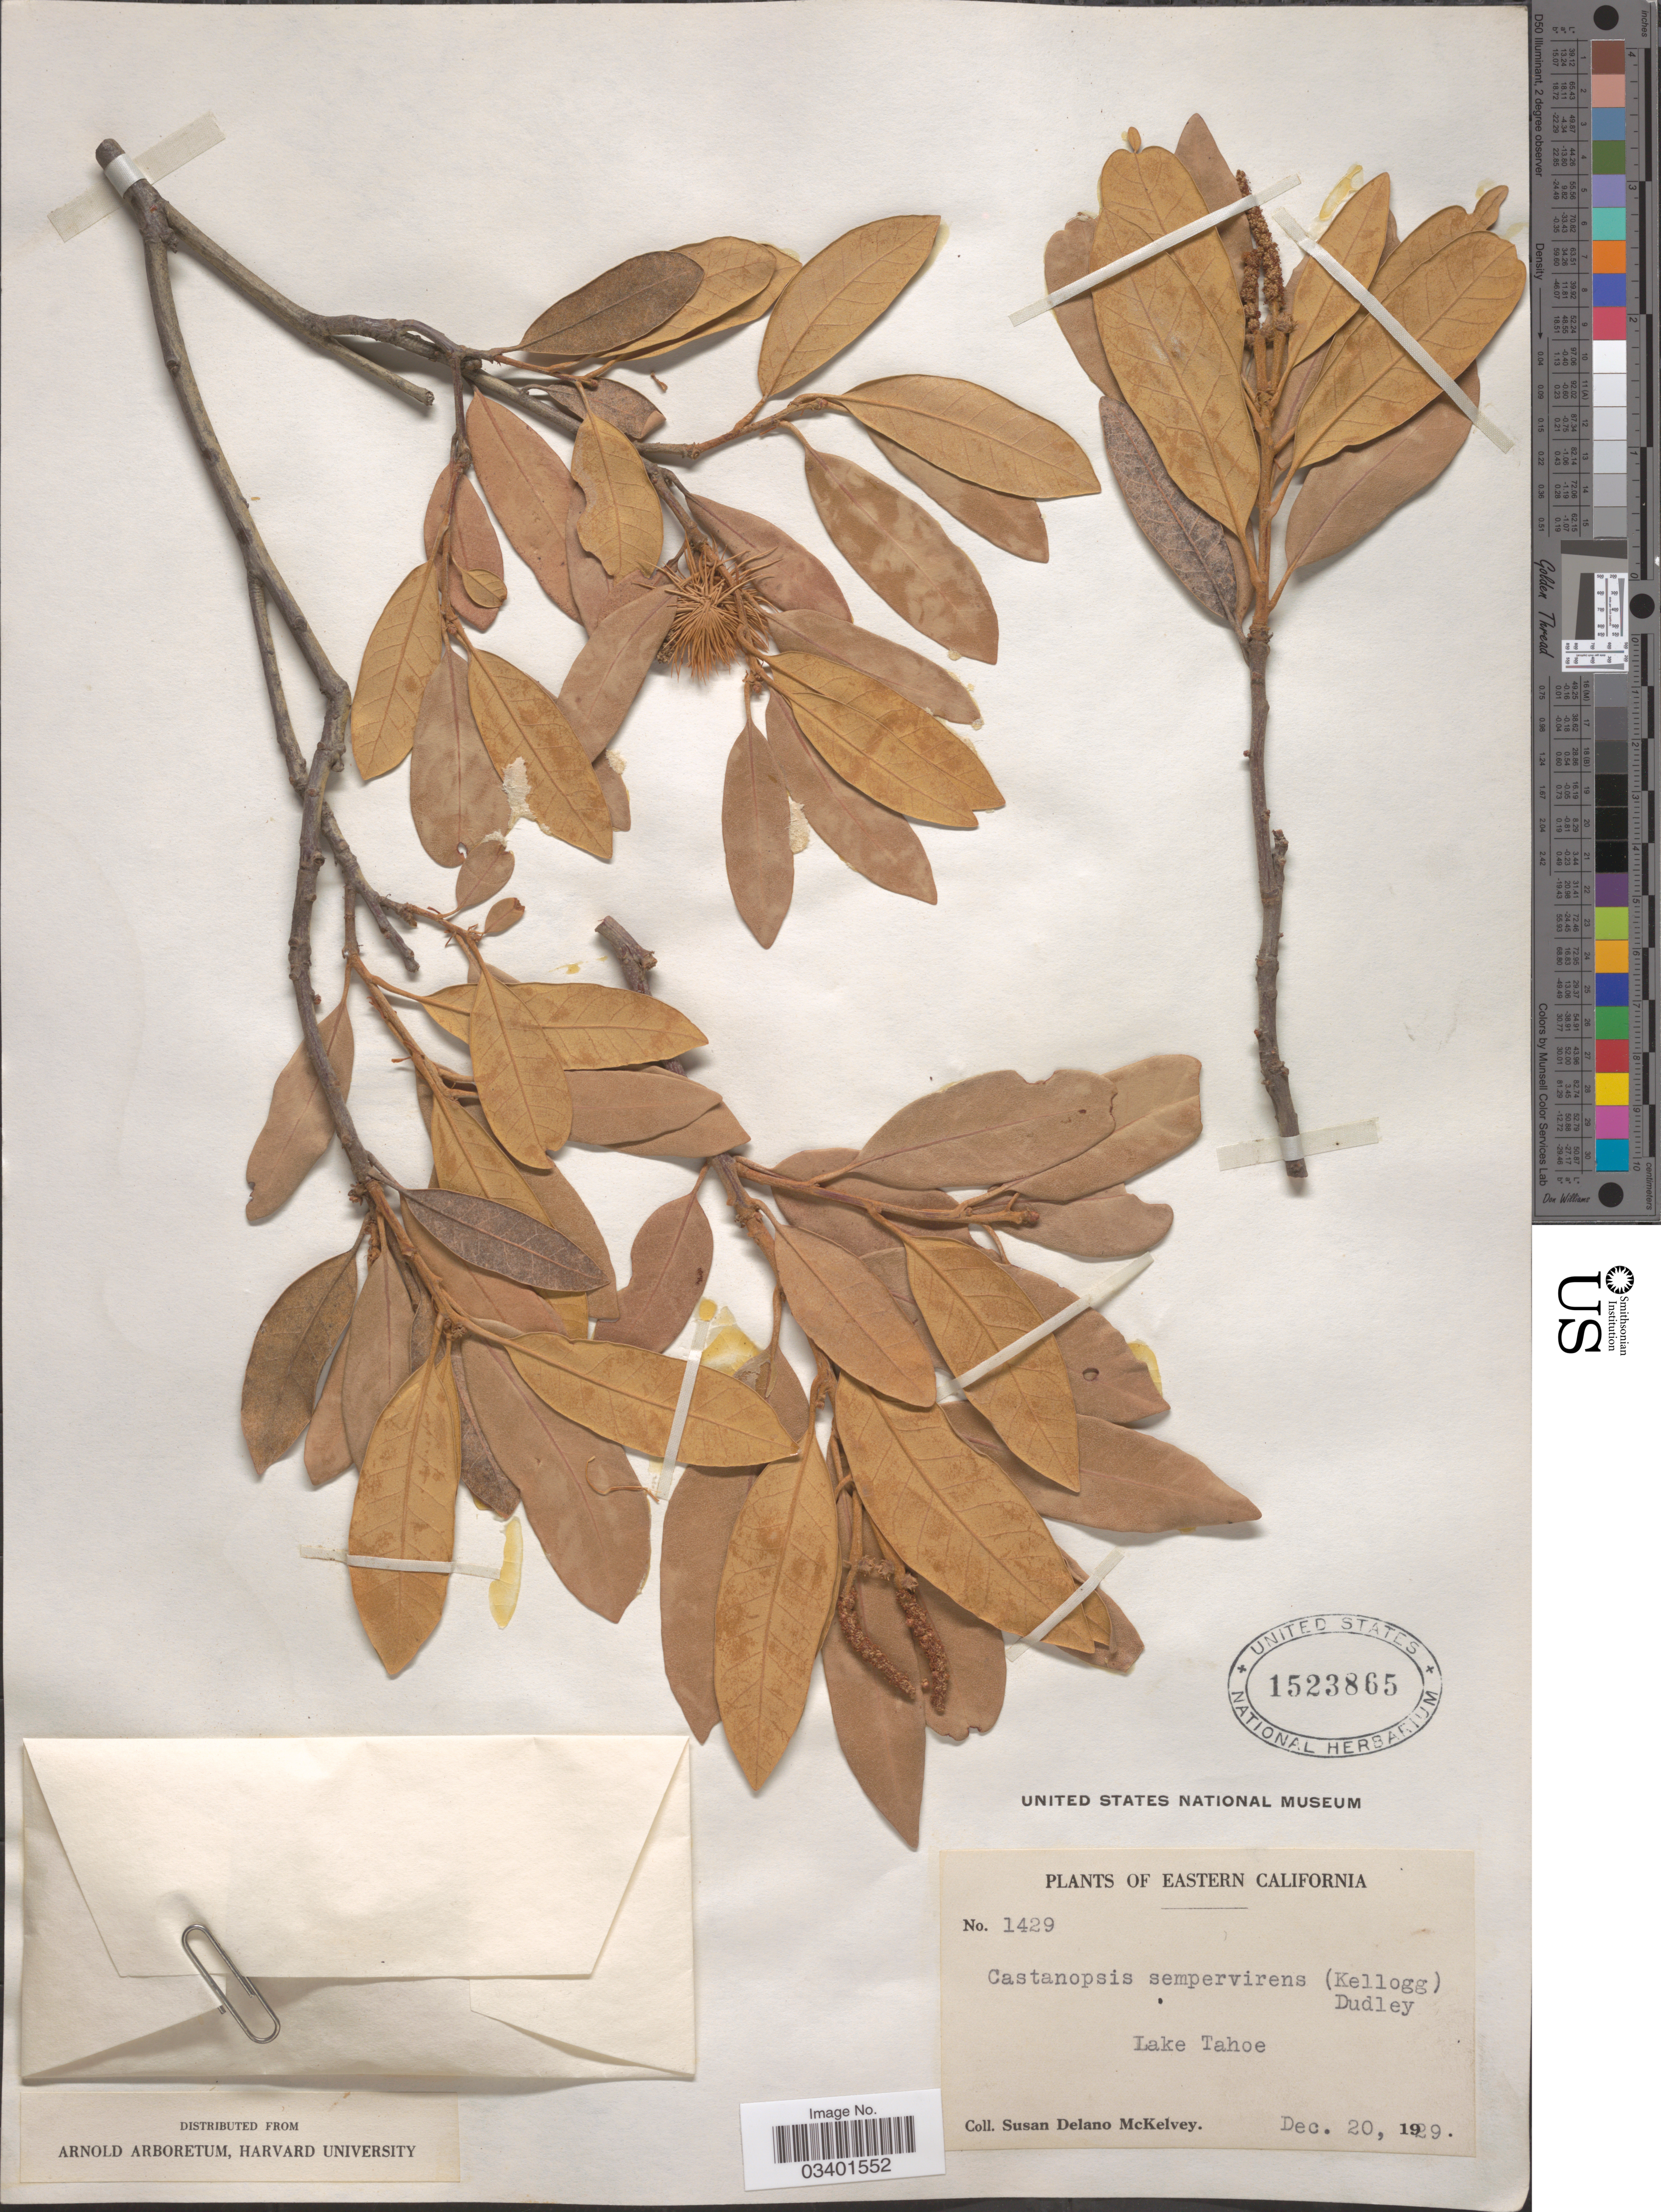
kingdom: Plantae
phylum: Tracheophyta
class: Magnoliopsida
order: Fagales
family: Fagaceae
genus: Chrysolepis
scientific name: Chrysolepis sempervirens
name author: (Kellogg) Hjelmq.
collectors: S. A. McKelvey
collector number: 1429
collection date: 1929-12-20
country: United States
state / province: California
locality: Eastern California. Lake Tahoe.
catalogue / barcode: US 1523865